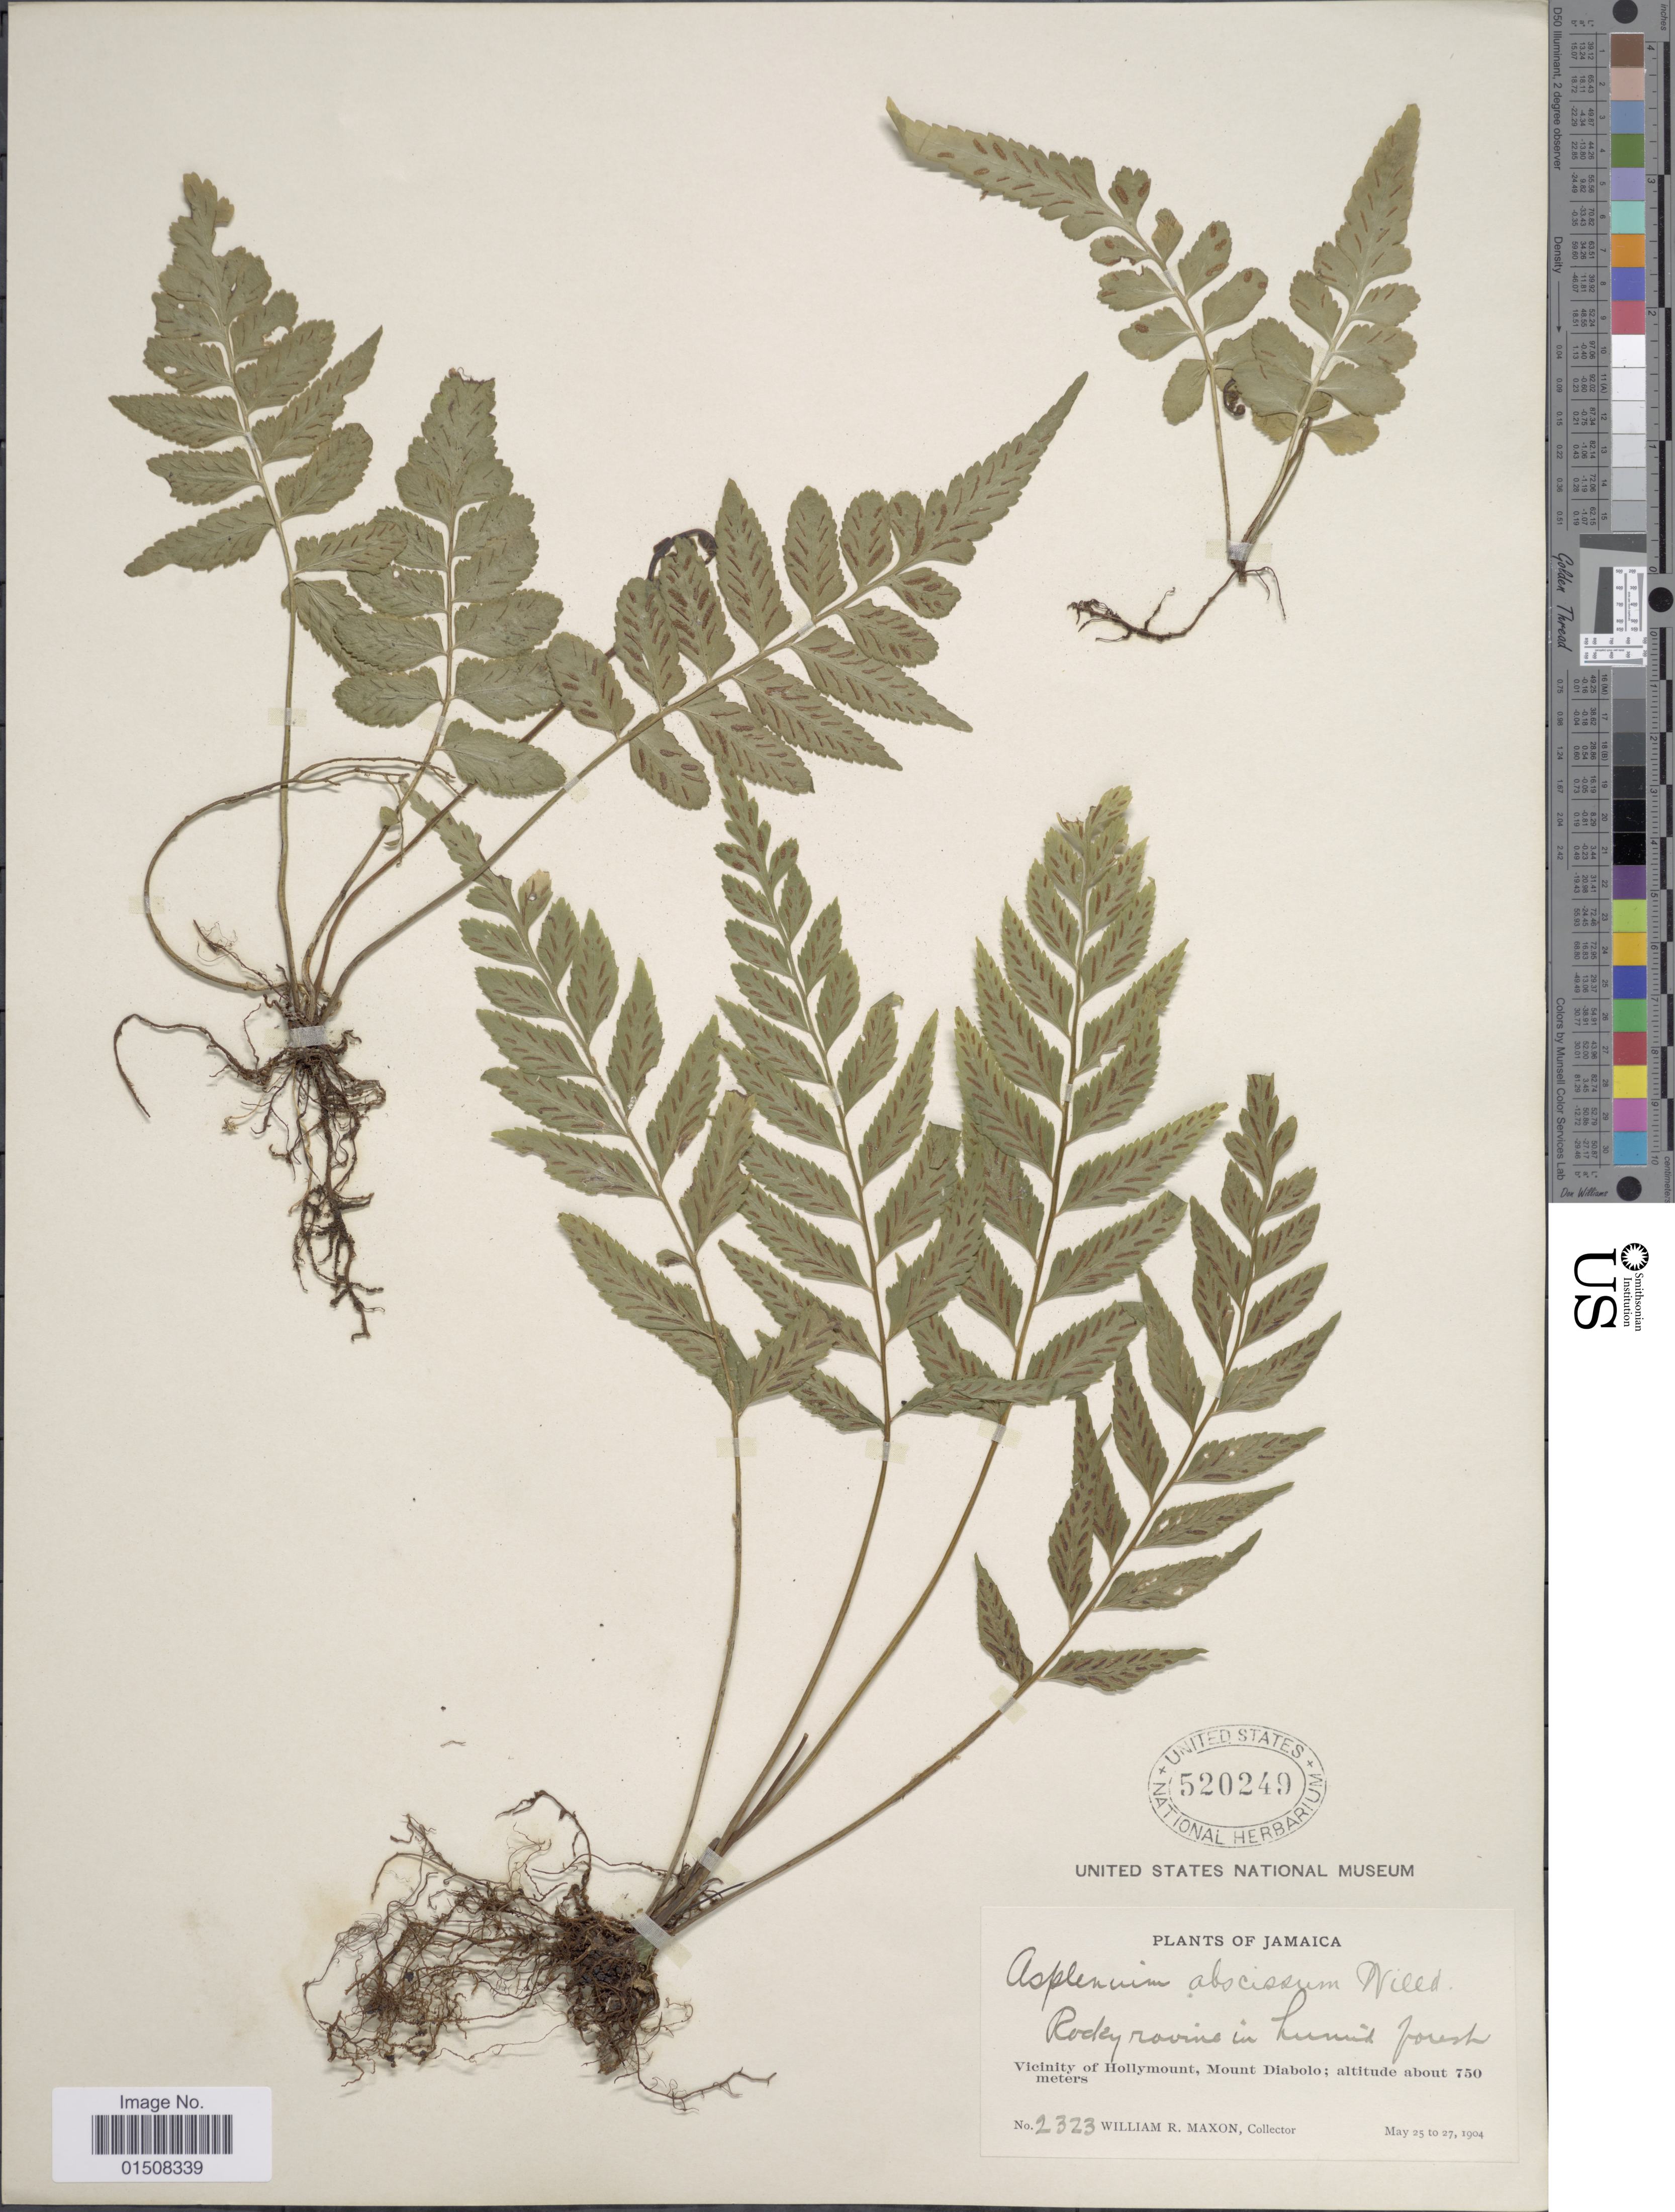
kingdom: Plantae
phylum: Tracheophyta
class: Polypodiopsida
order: Polypodiales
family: Aspleniaceae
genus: Asplenium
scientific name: Asplenium abscissum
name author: Willd.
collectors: W. R. Maxon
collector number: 2323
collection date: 1904-05-25/1904-05-27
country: Jamaica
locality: Vicinity of Hollymount, Mount Diabolo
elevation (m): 750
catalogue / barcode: US 520249